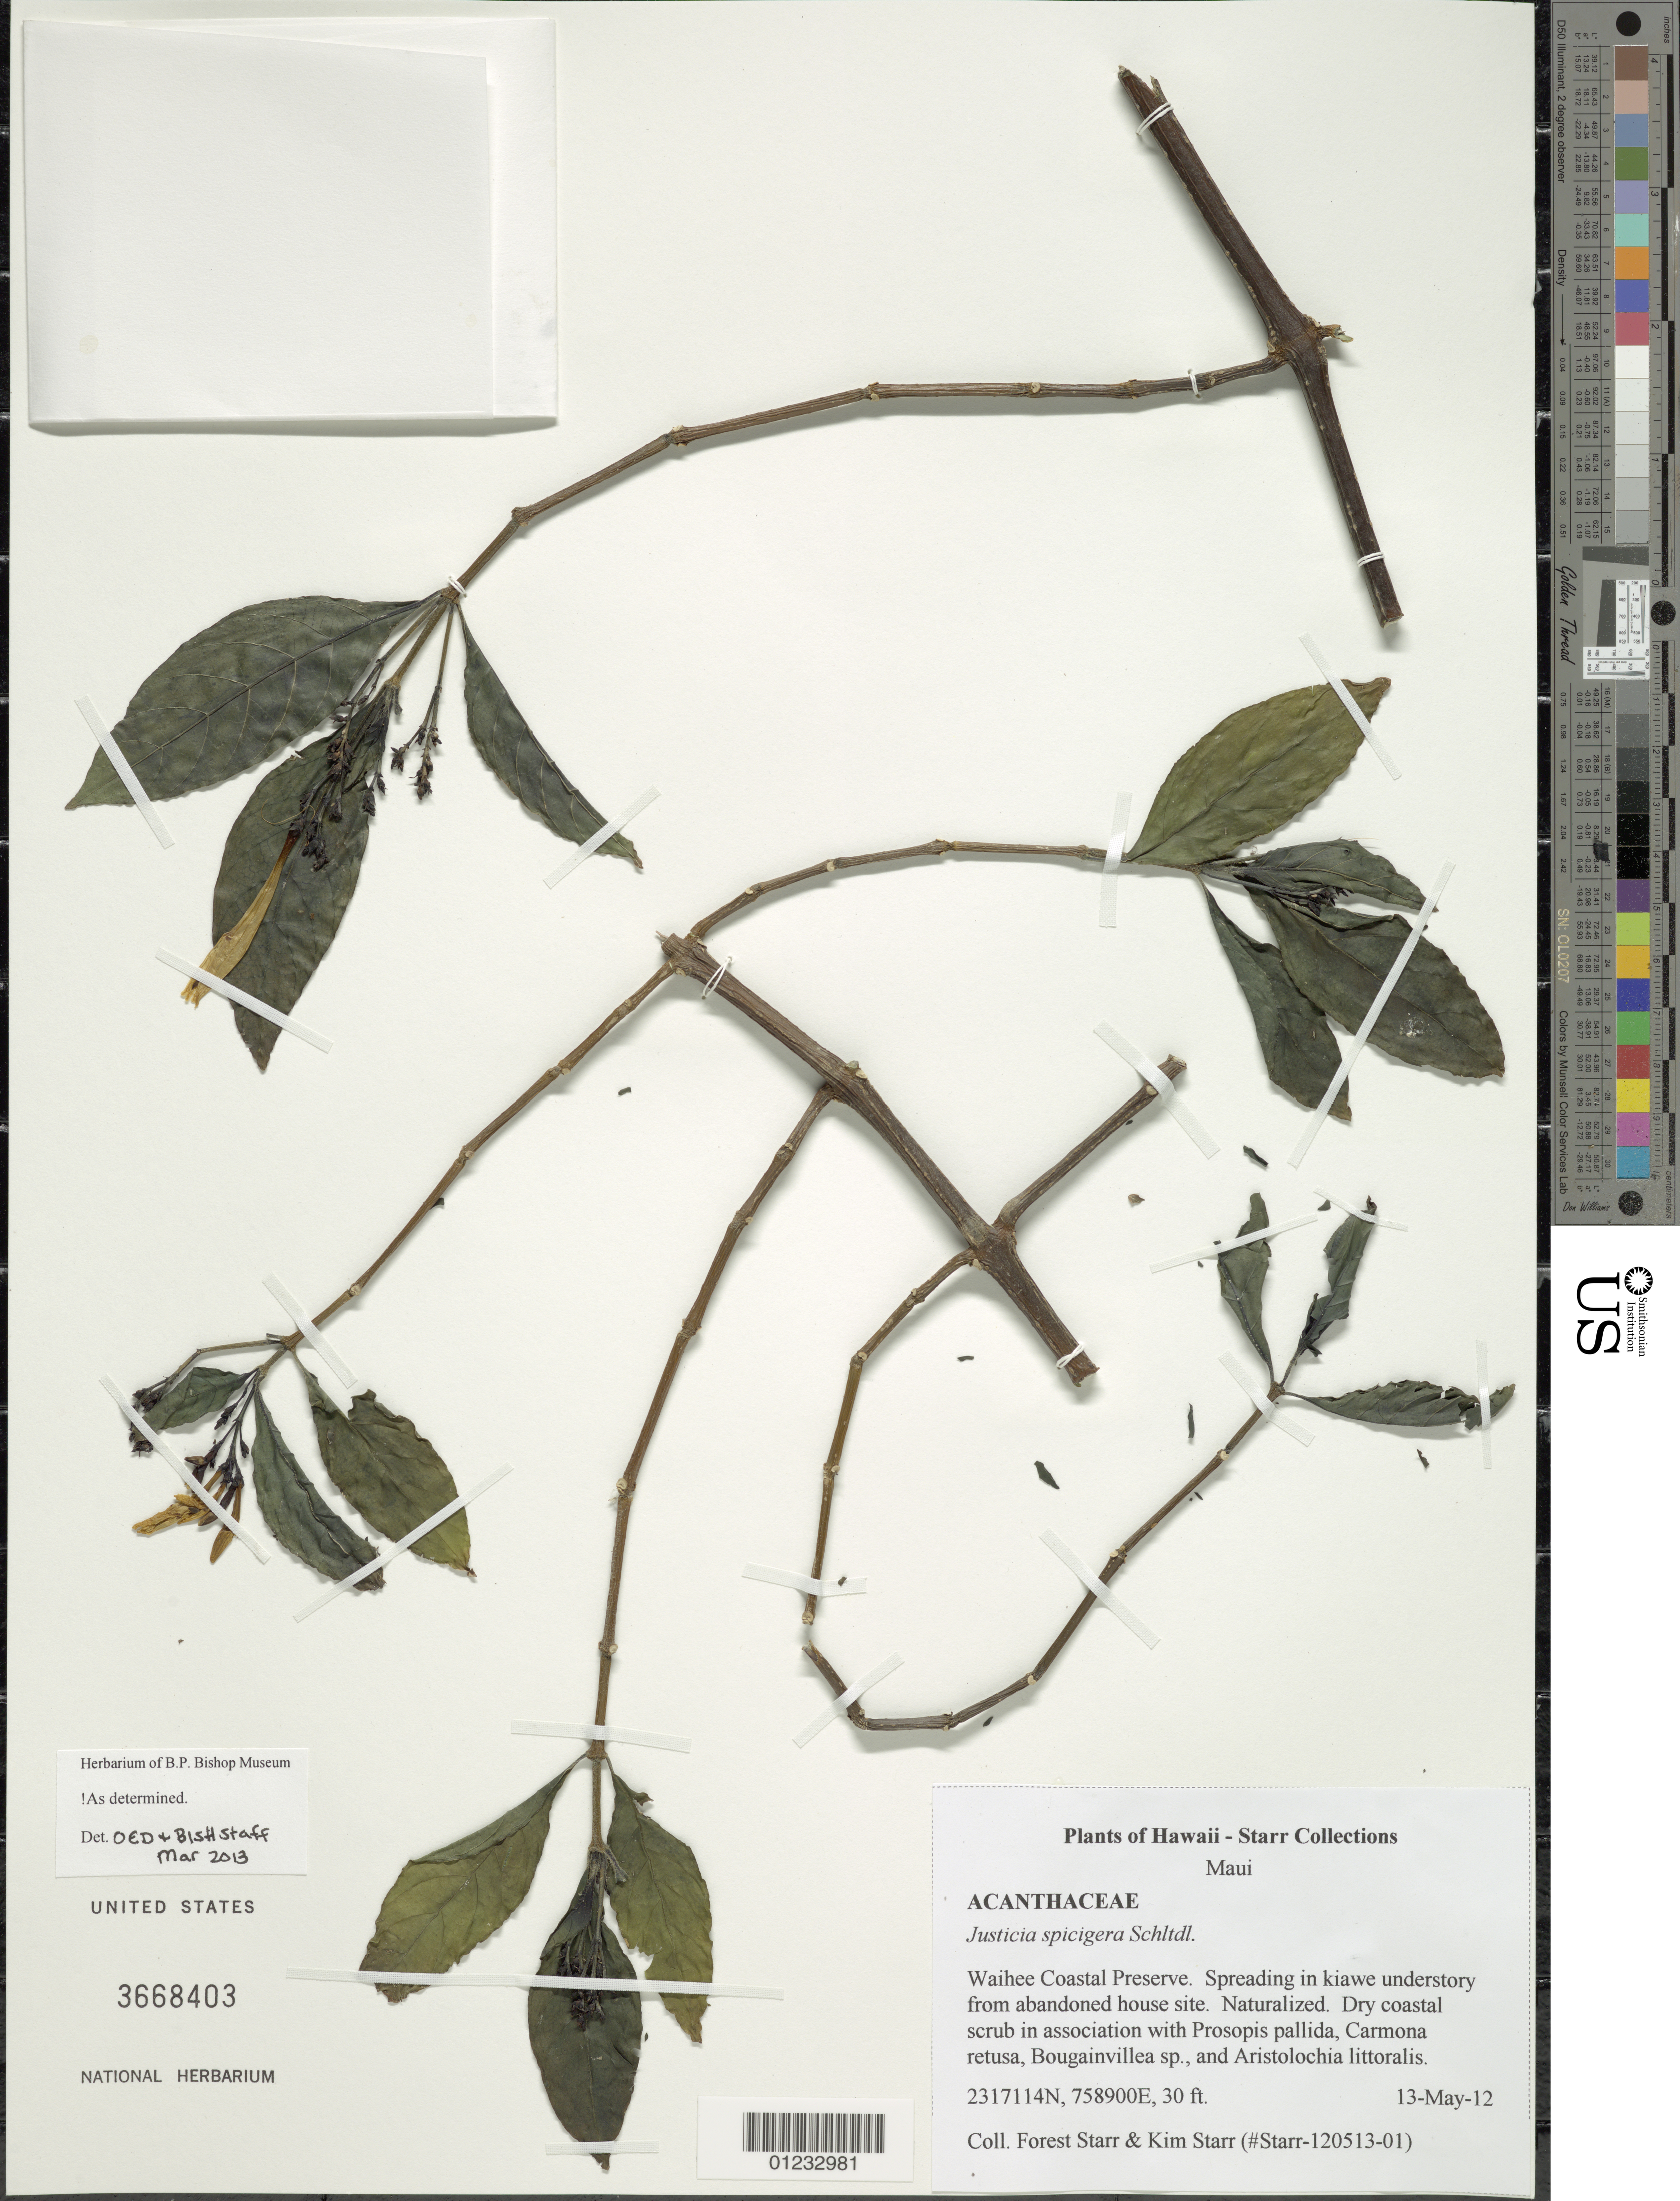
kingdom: Plantae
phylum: Tracheophyta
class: Magnoliopsida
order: Lamiales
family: Acanthaceae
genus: Justicia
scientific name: Justicia spicigera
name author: Schltdl.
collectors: F. Starr & K. Starr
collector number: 120513-01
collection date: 2012-05-13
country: United States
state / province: Hawaii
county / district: Maui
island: Maui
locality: Waihee Coastal Preserve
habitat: Dry coastal scrub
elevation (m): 9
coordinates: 2317114 N, 758900 E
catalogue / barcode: US 3668403